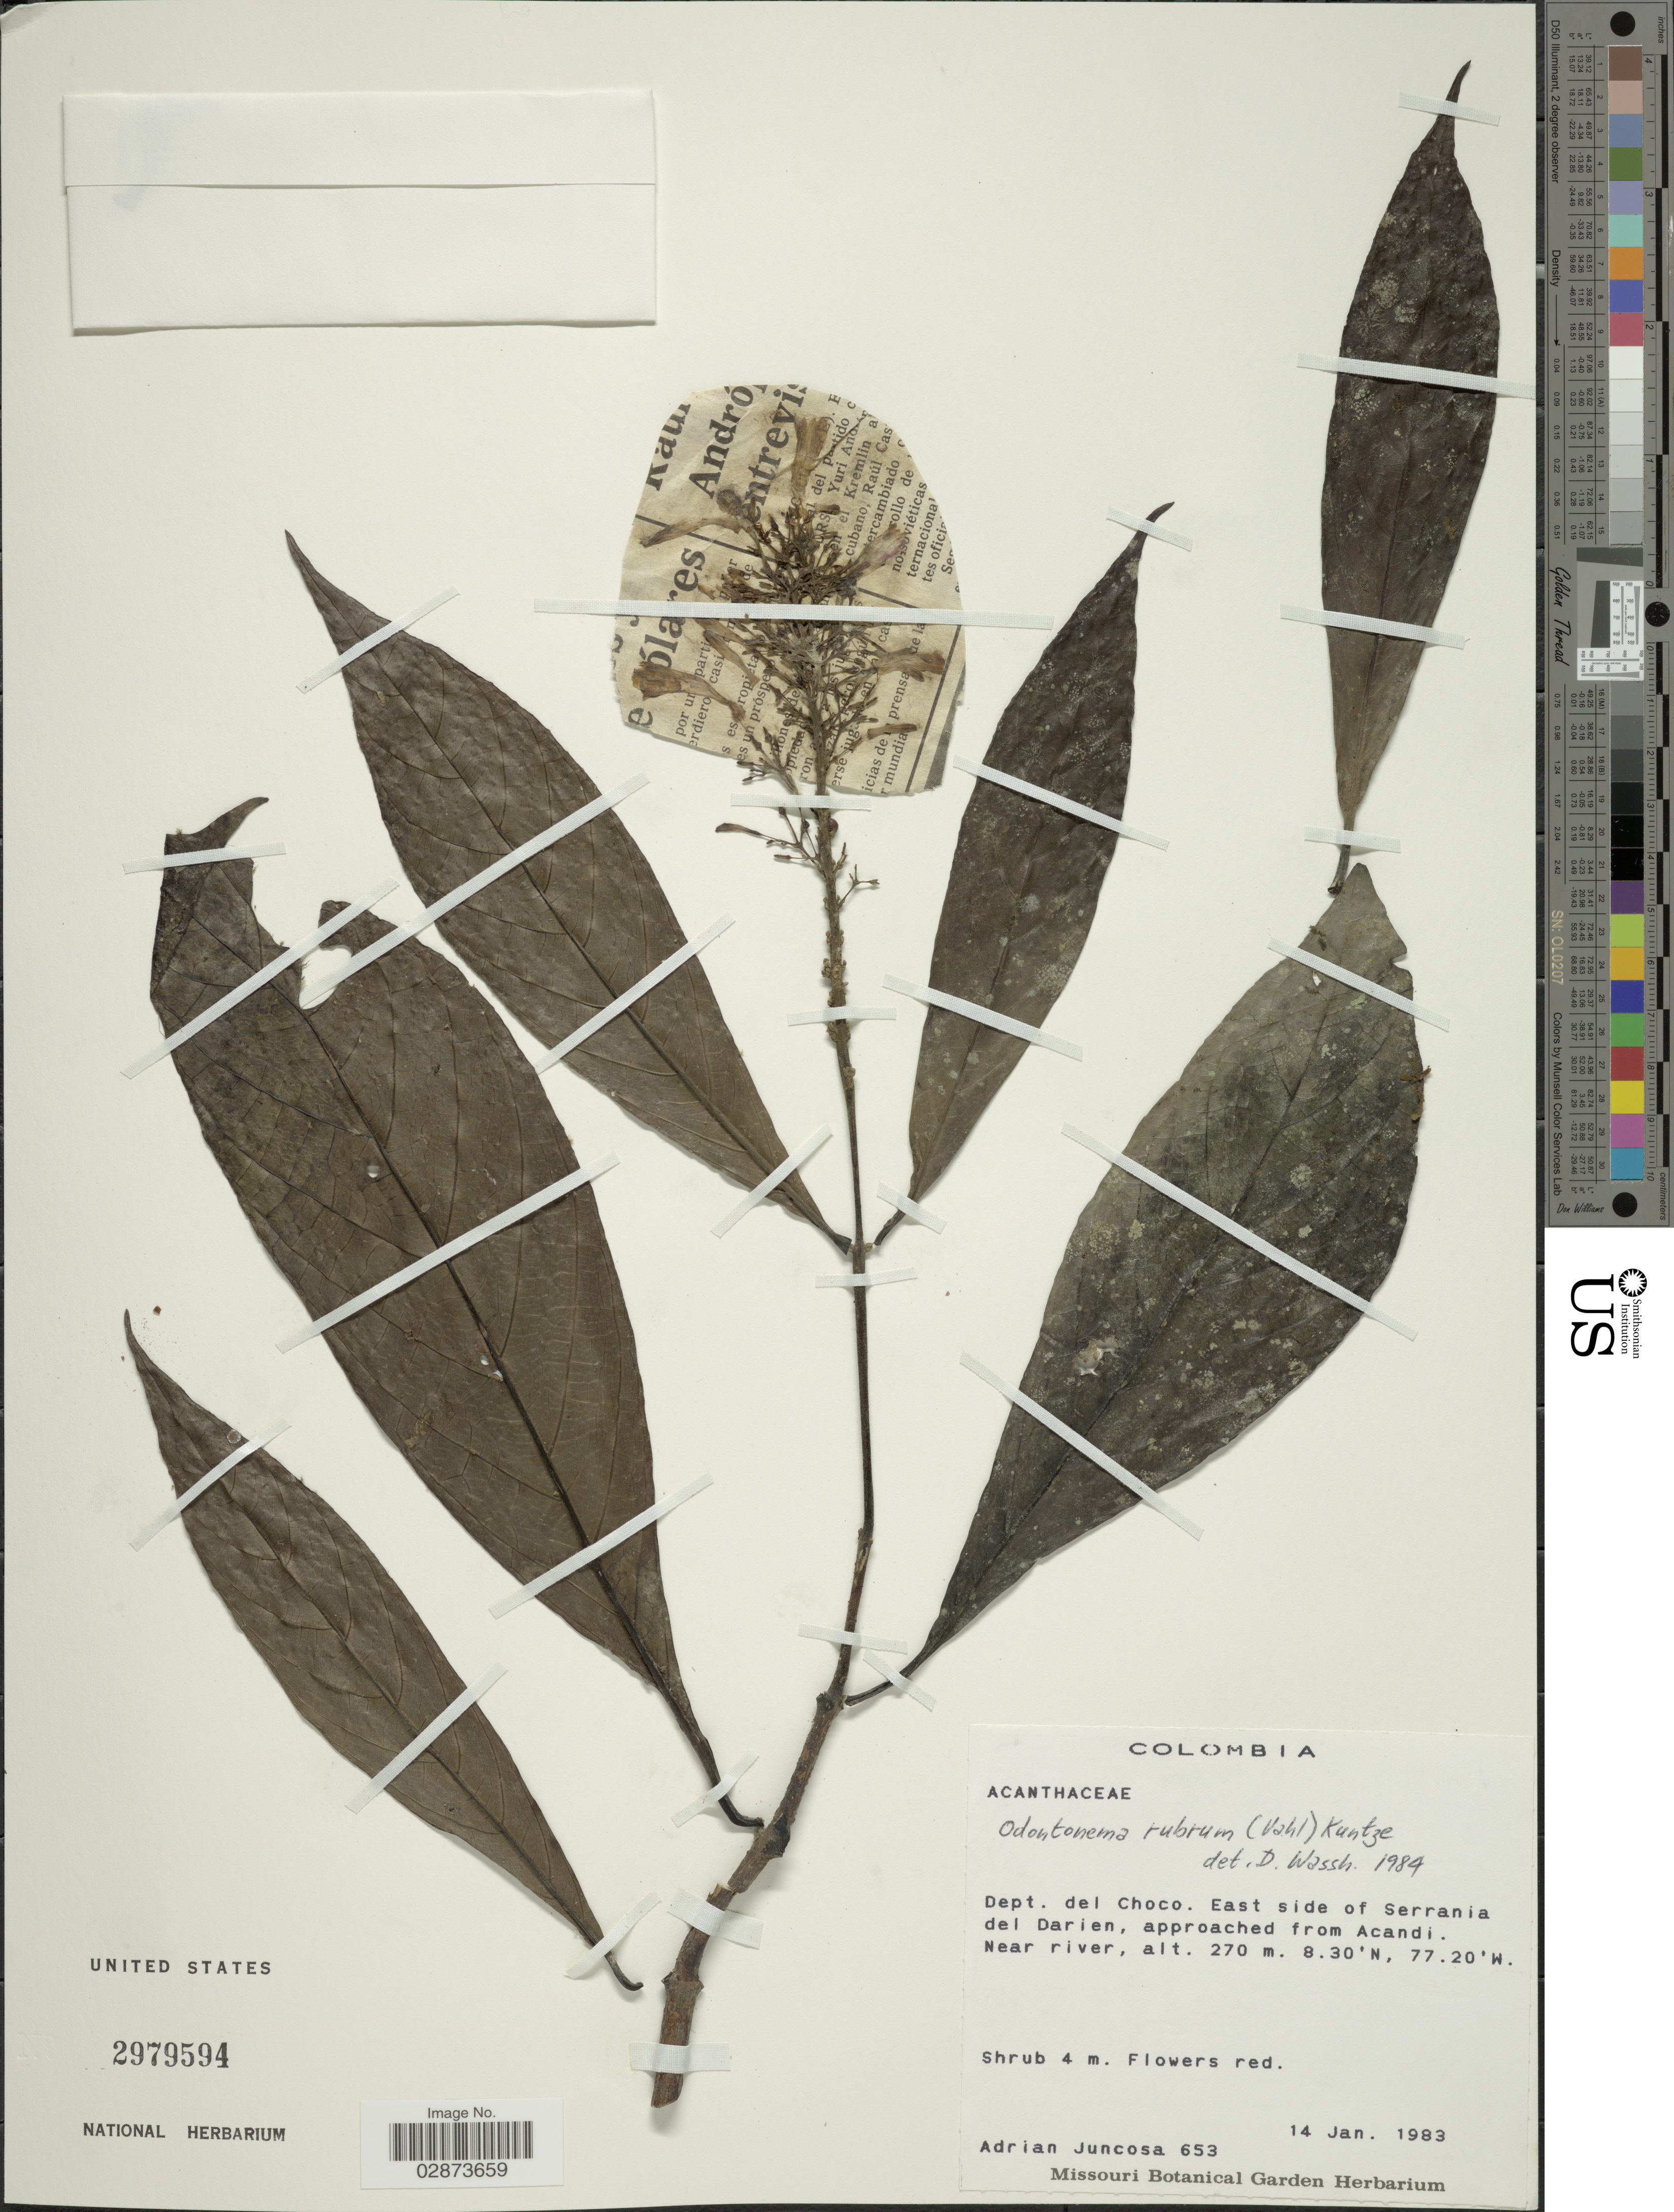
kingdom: Plantae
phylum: Tracheophyta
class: Magnoliopsida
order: Lamiales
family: Acanthaceae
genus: Odontonema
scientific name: Odontonema rubrum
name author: (Vahl) Kuntze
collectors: A. Juncosa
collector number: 653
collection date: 1983-01-14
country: Colombia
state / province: Chocó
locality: Dept. de Choco. East side of Serrania del Darien, approached from Acandi. Near river.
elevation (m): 270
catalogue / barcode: US 2979594